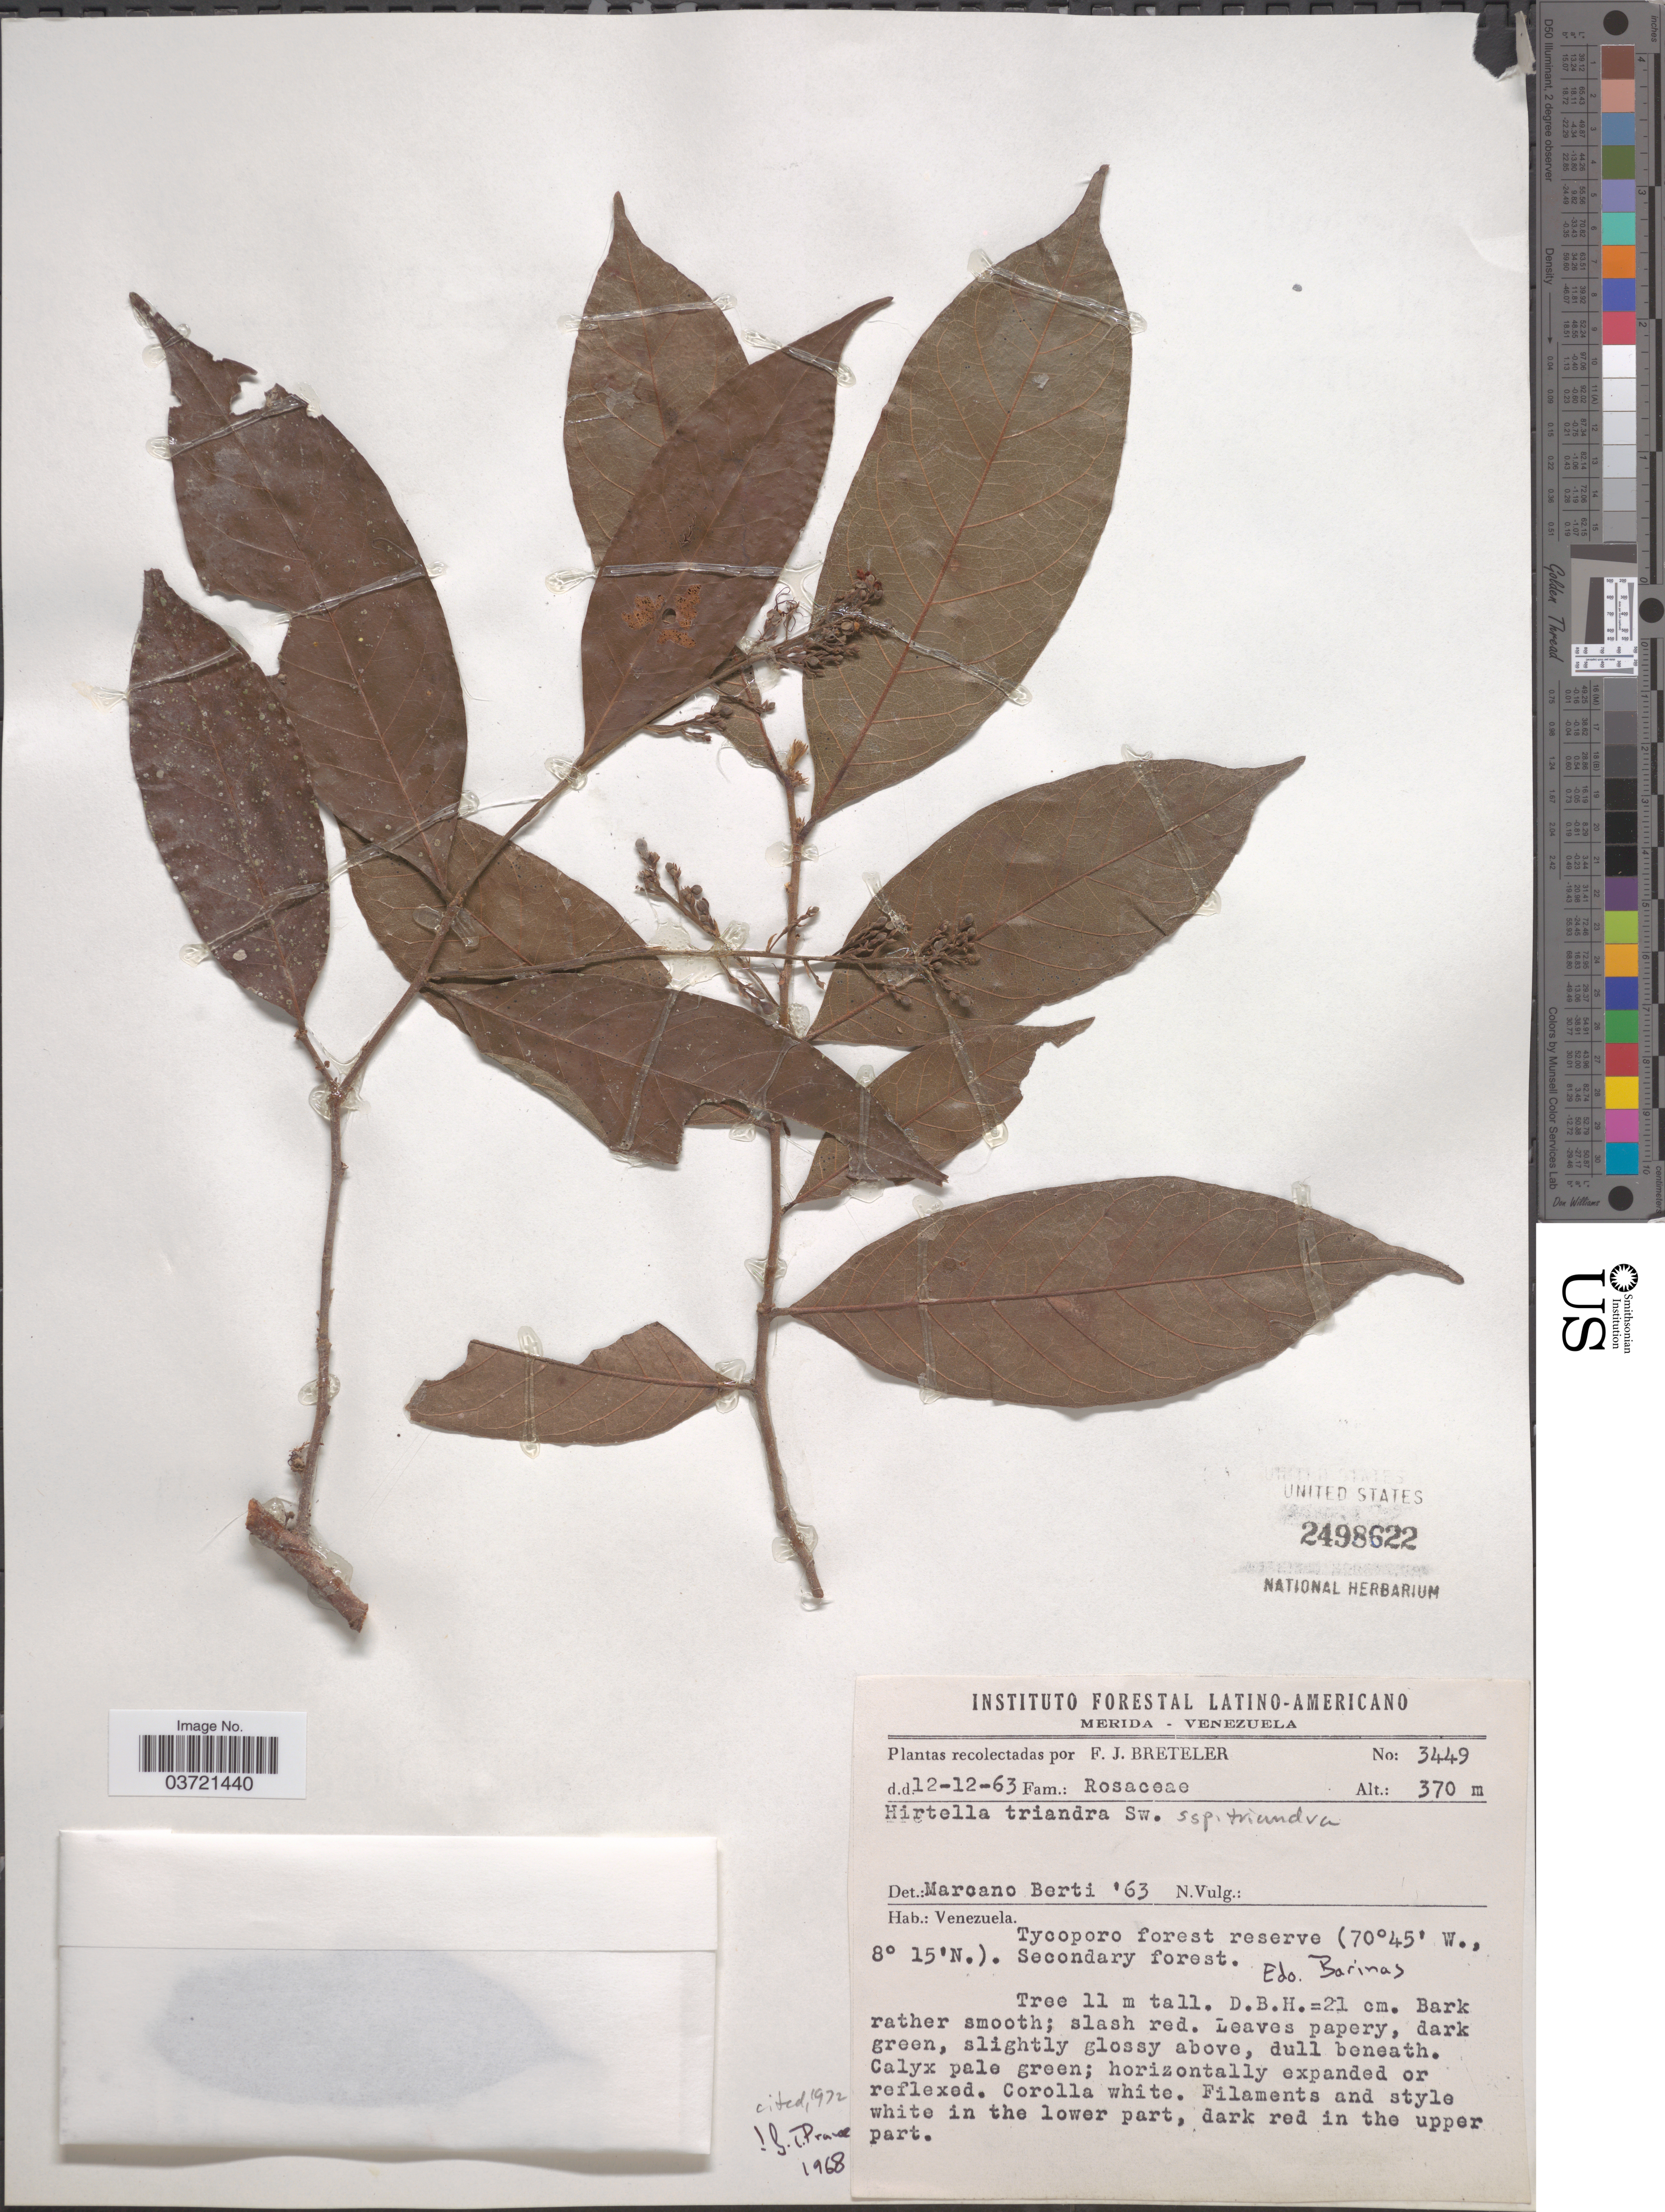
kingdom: Plantae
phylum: Tracheophyta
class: Magnoliopsida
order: Malpighiales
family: Chrysobalanaceae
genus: Hirtella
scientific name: Hirtella triandra subsp. triandra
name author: Sw.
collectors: F. J. Breteler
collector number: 3449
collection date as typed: Transcribed d/m/y: 12/12/63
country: Venezuela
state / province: Barinas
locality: Tycoporo forest reserve.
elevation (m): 370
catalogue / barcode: US 2498622